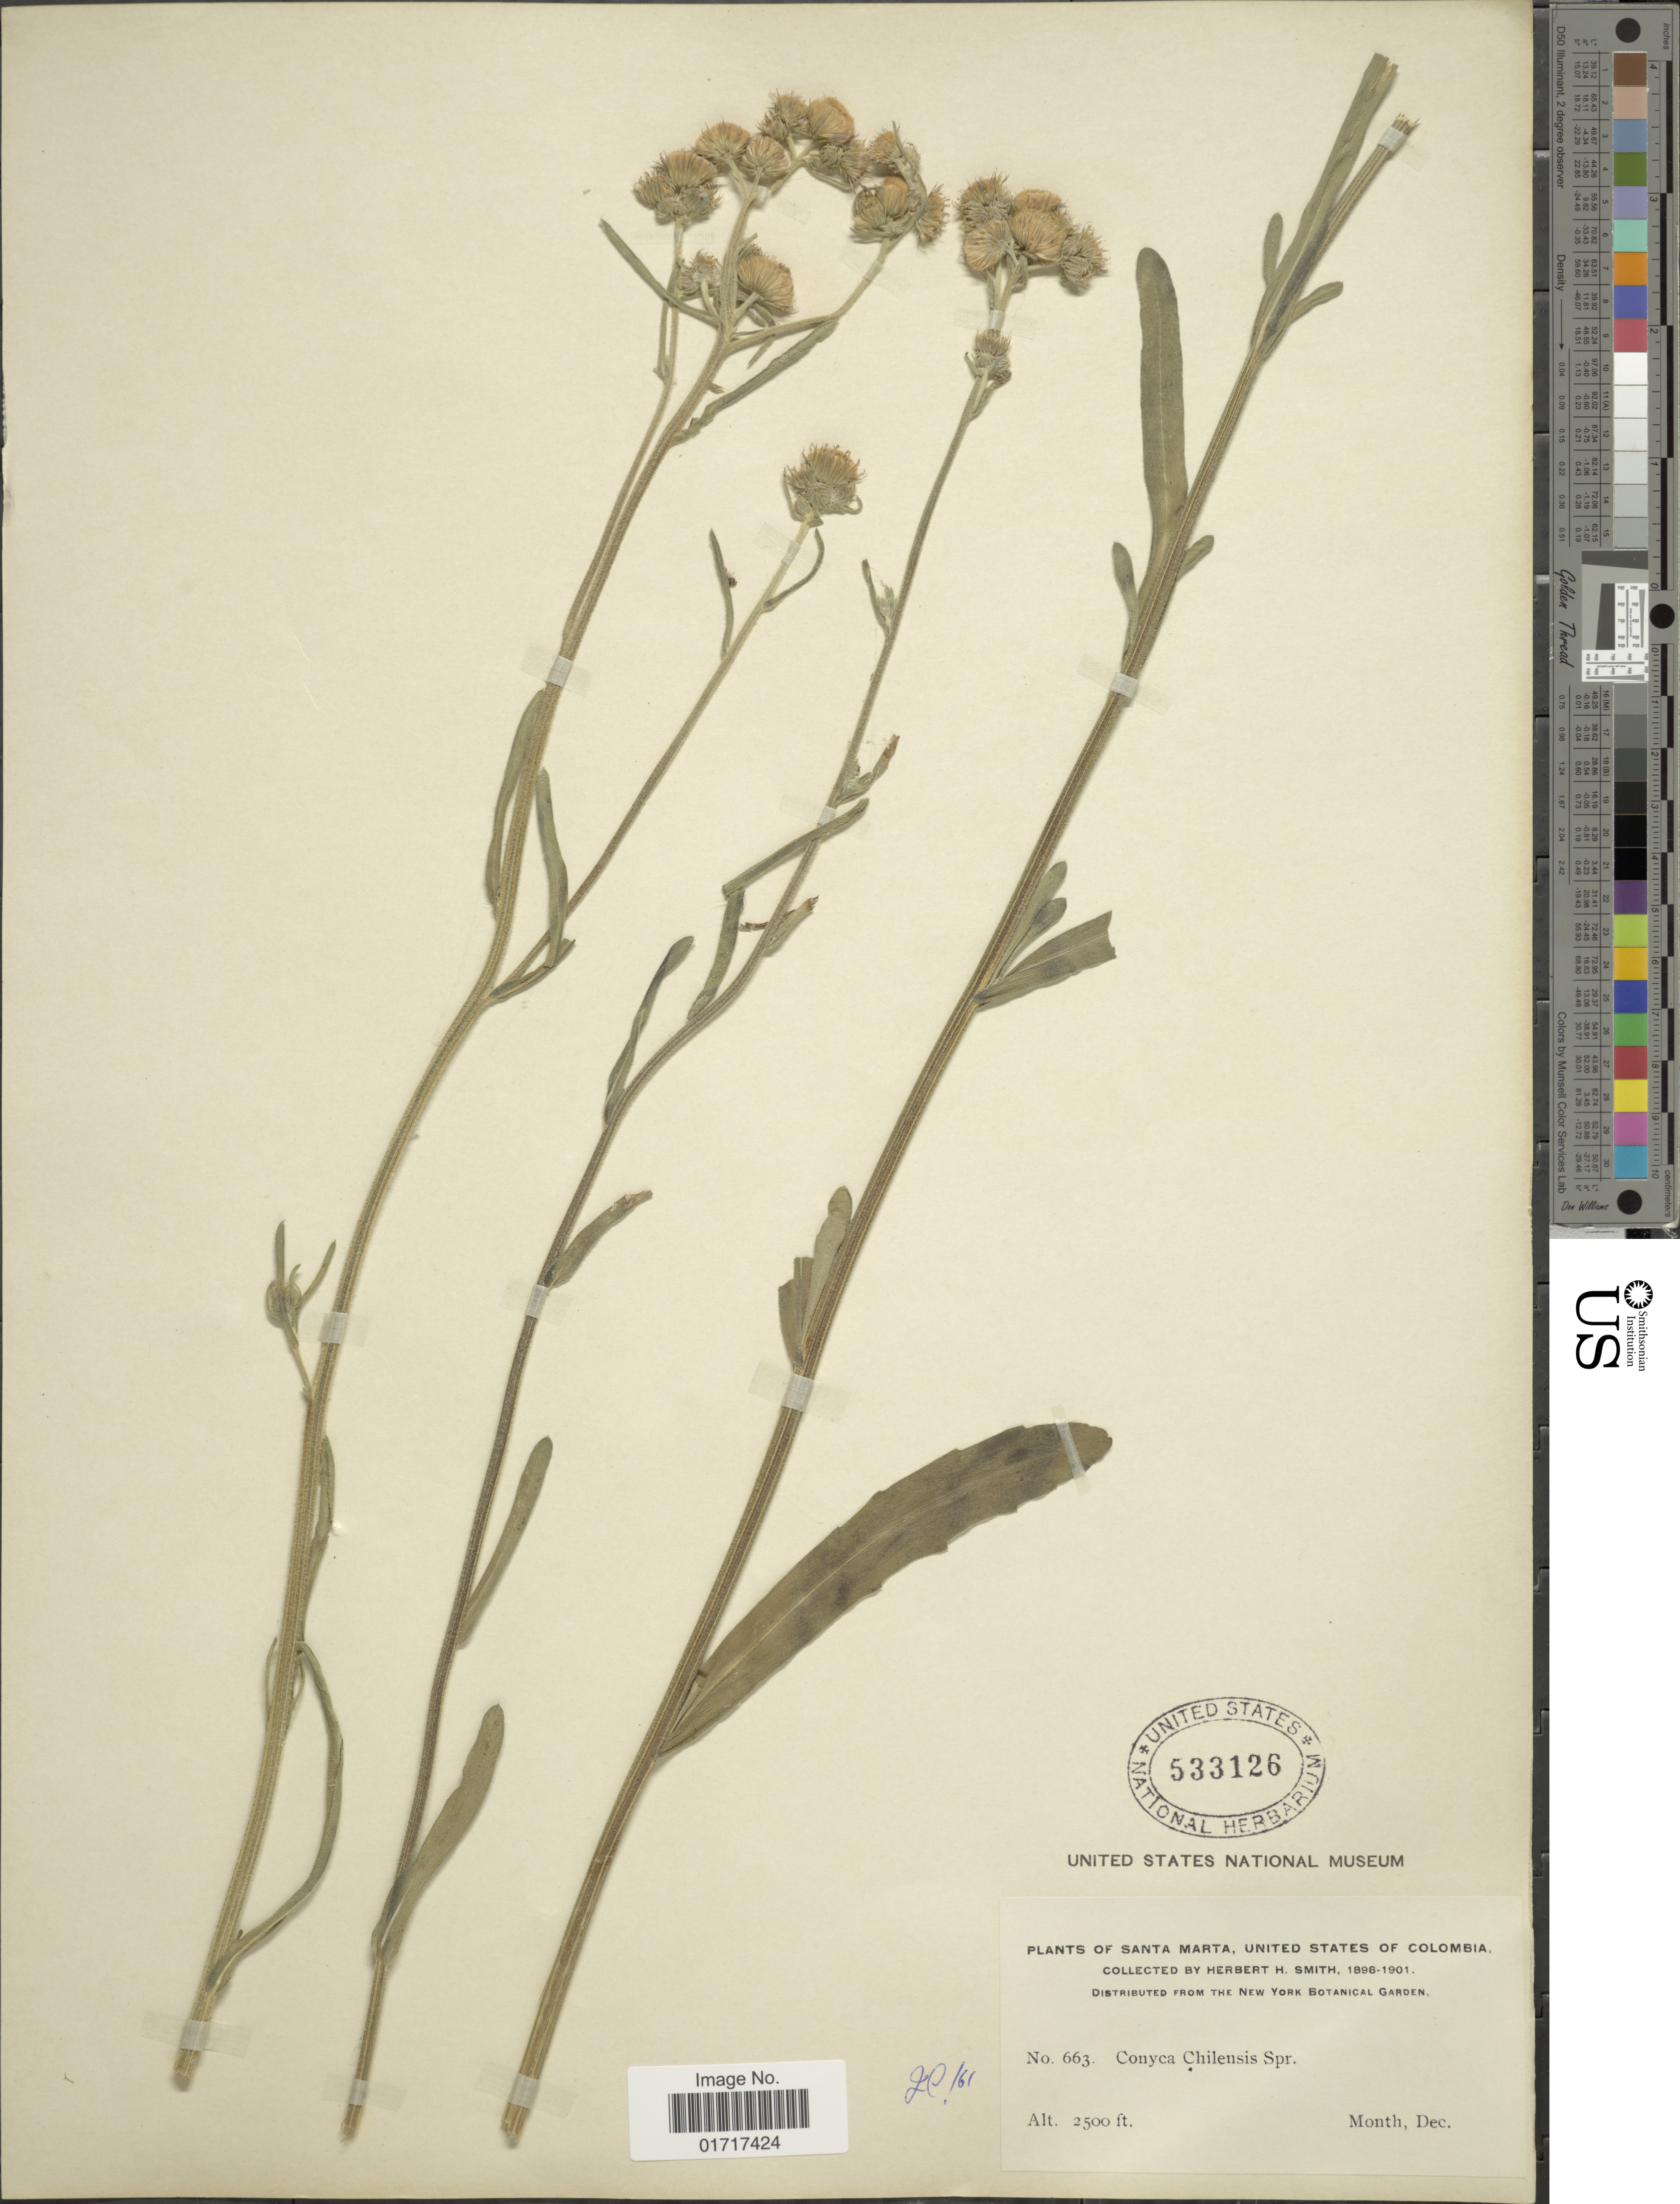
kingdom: Plantae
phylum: Tracheophyta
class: Magnoliopsida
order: Asterales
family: Asteraceae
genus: Conyza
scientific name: Conyza primulaefolia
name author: (Lam.) Cuatrec. & Lourteig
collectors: Herbert H. Smith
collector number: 663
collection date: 1898-12/1901-12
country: Colombia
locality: Santa Marta, United States of Columbia.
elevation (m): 762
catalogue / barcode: US 533126